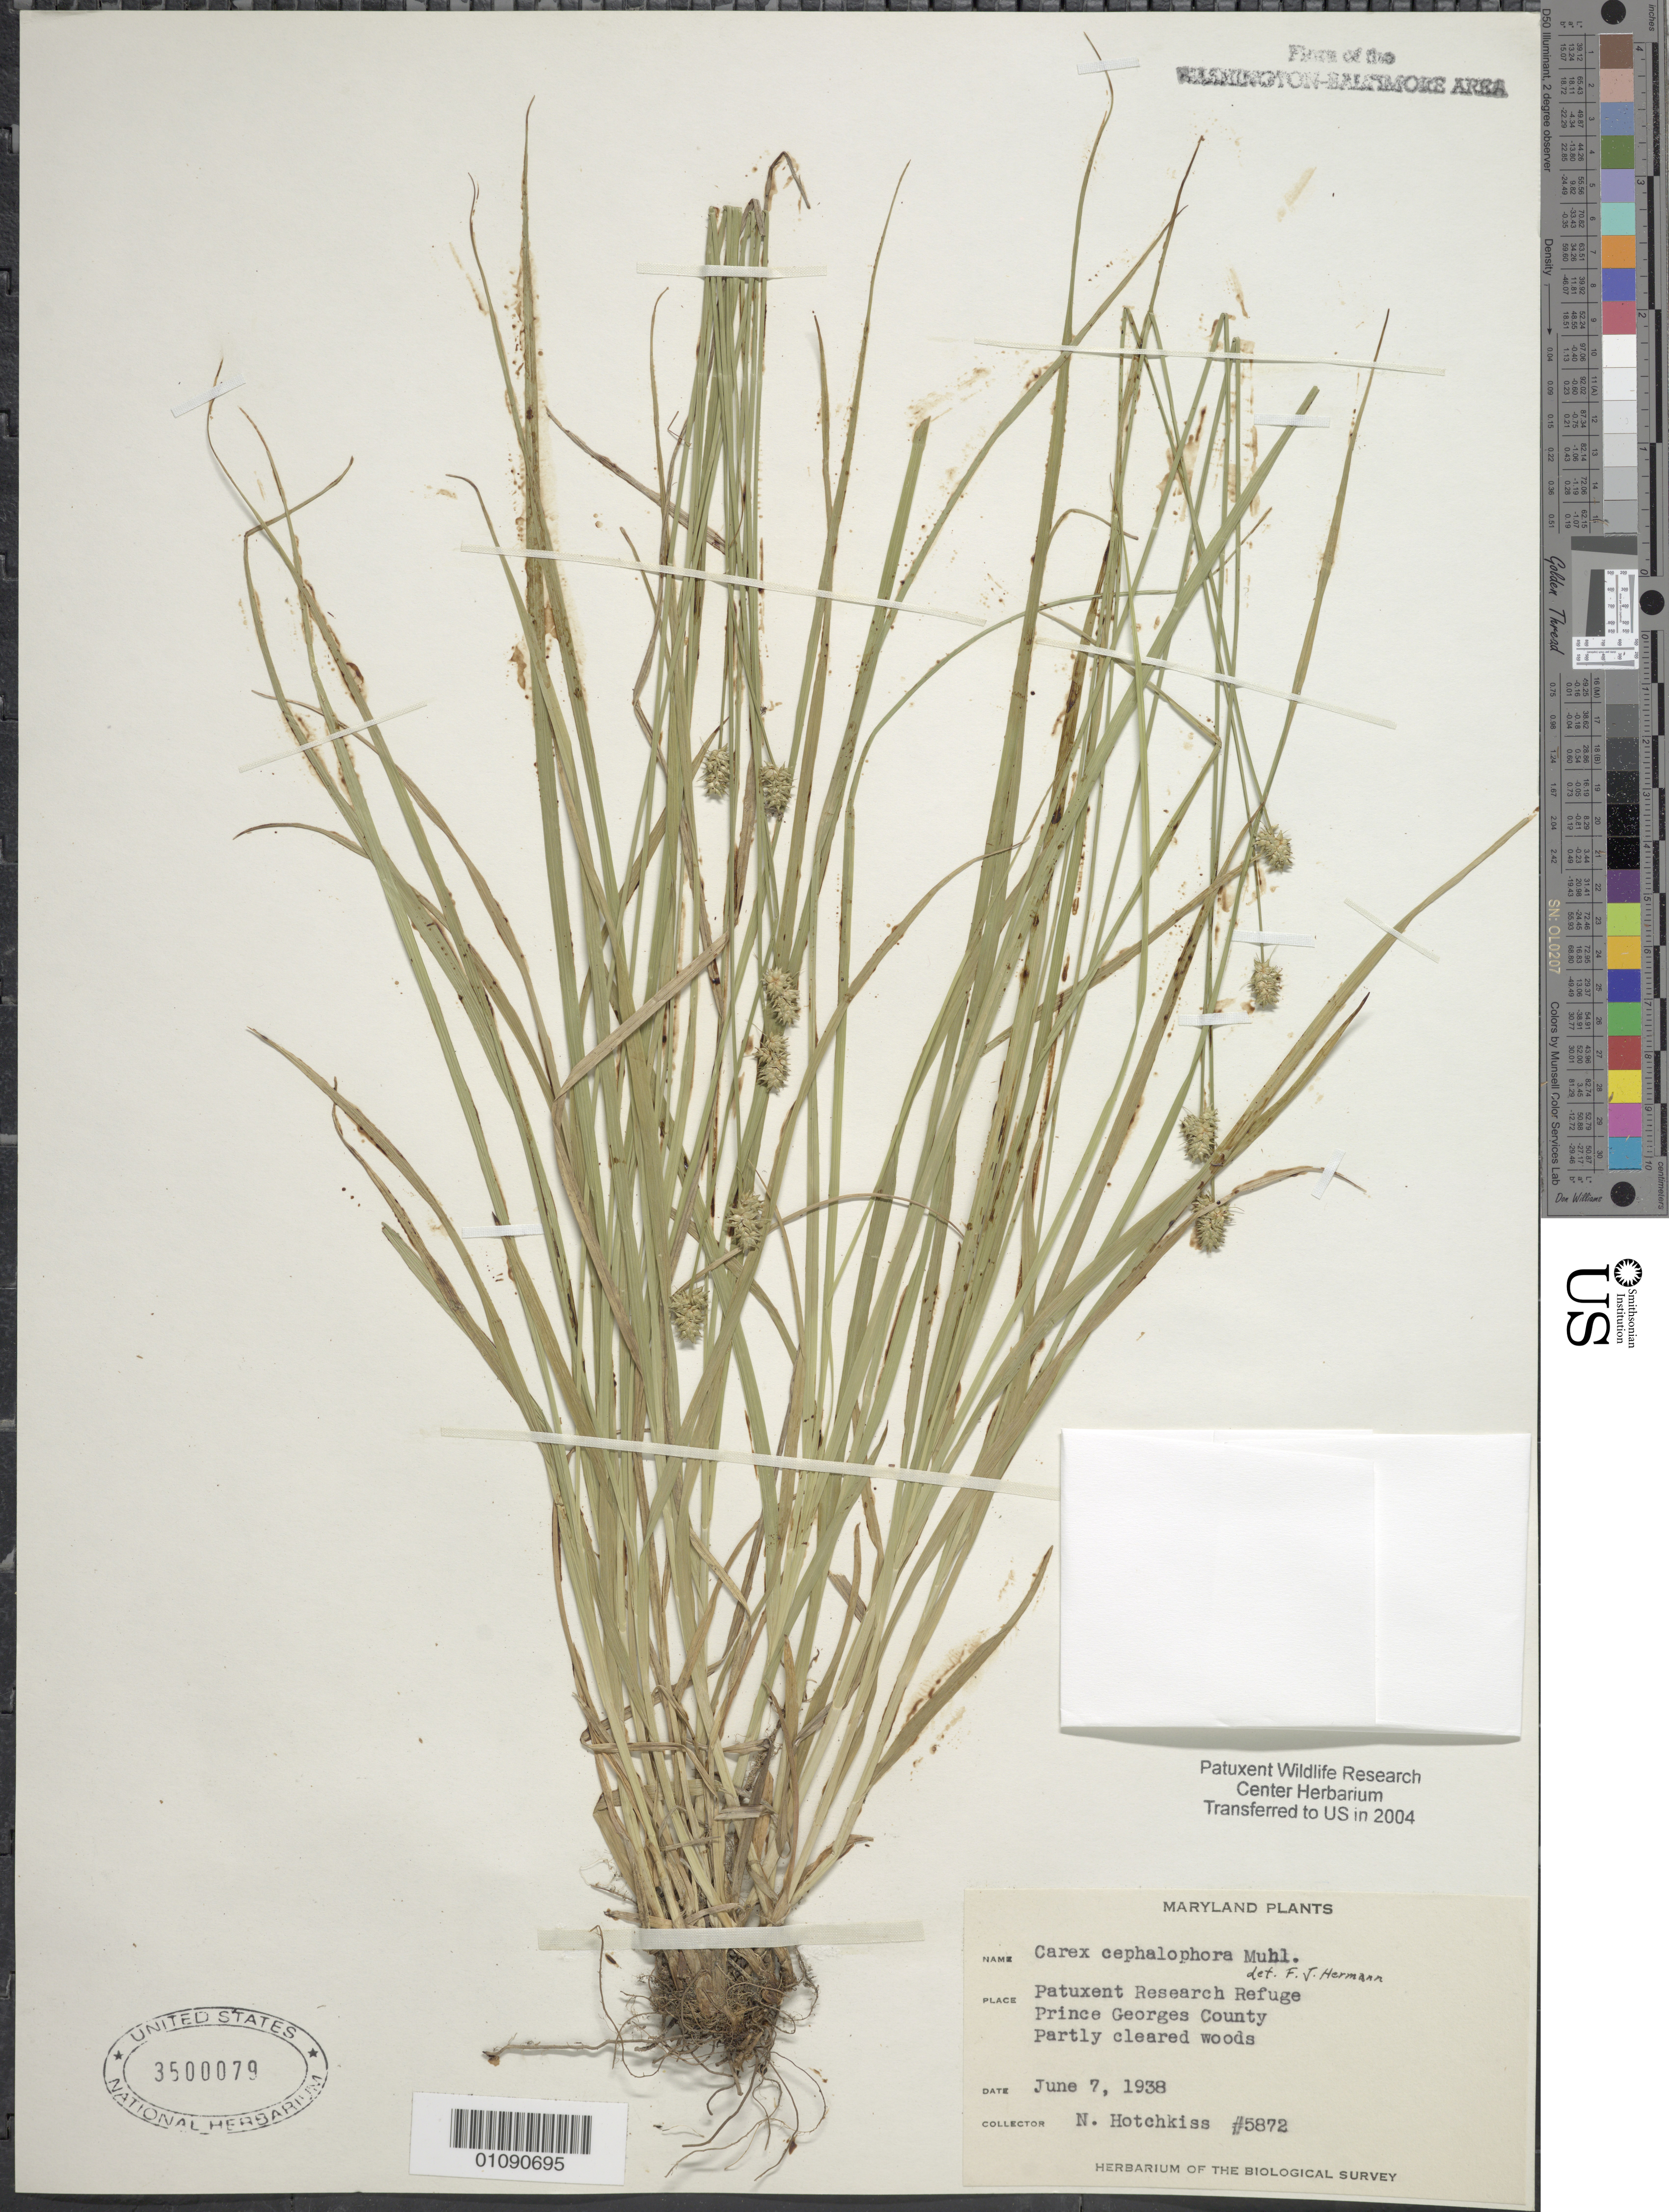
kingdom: Plantae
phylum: Tracheophyta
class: Liliopsida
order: Poales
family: Cyperaceae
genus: Carex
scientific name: Carex cephalophora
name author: Muhl. ex Willd.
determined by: Hermann, F. J.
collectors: N. Hotchkiss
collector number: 5872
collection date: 1938-06-07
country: United States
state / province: Maryland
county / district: Prince George's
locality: Patuxent Wildlife Refuge.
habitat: Partly cleared woods.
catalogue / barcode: US 3500079